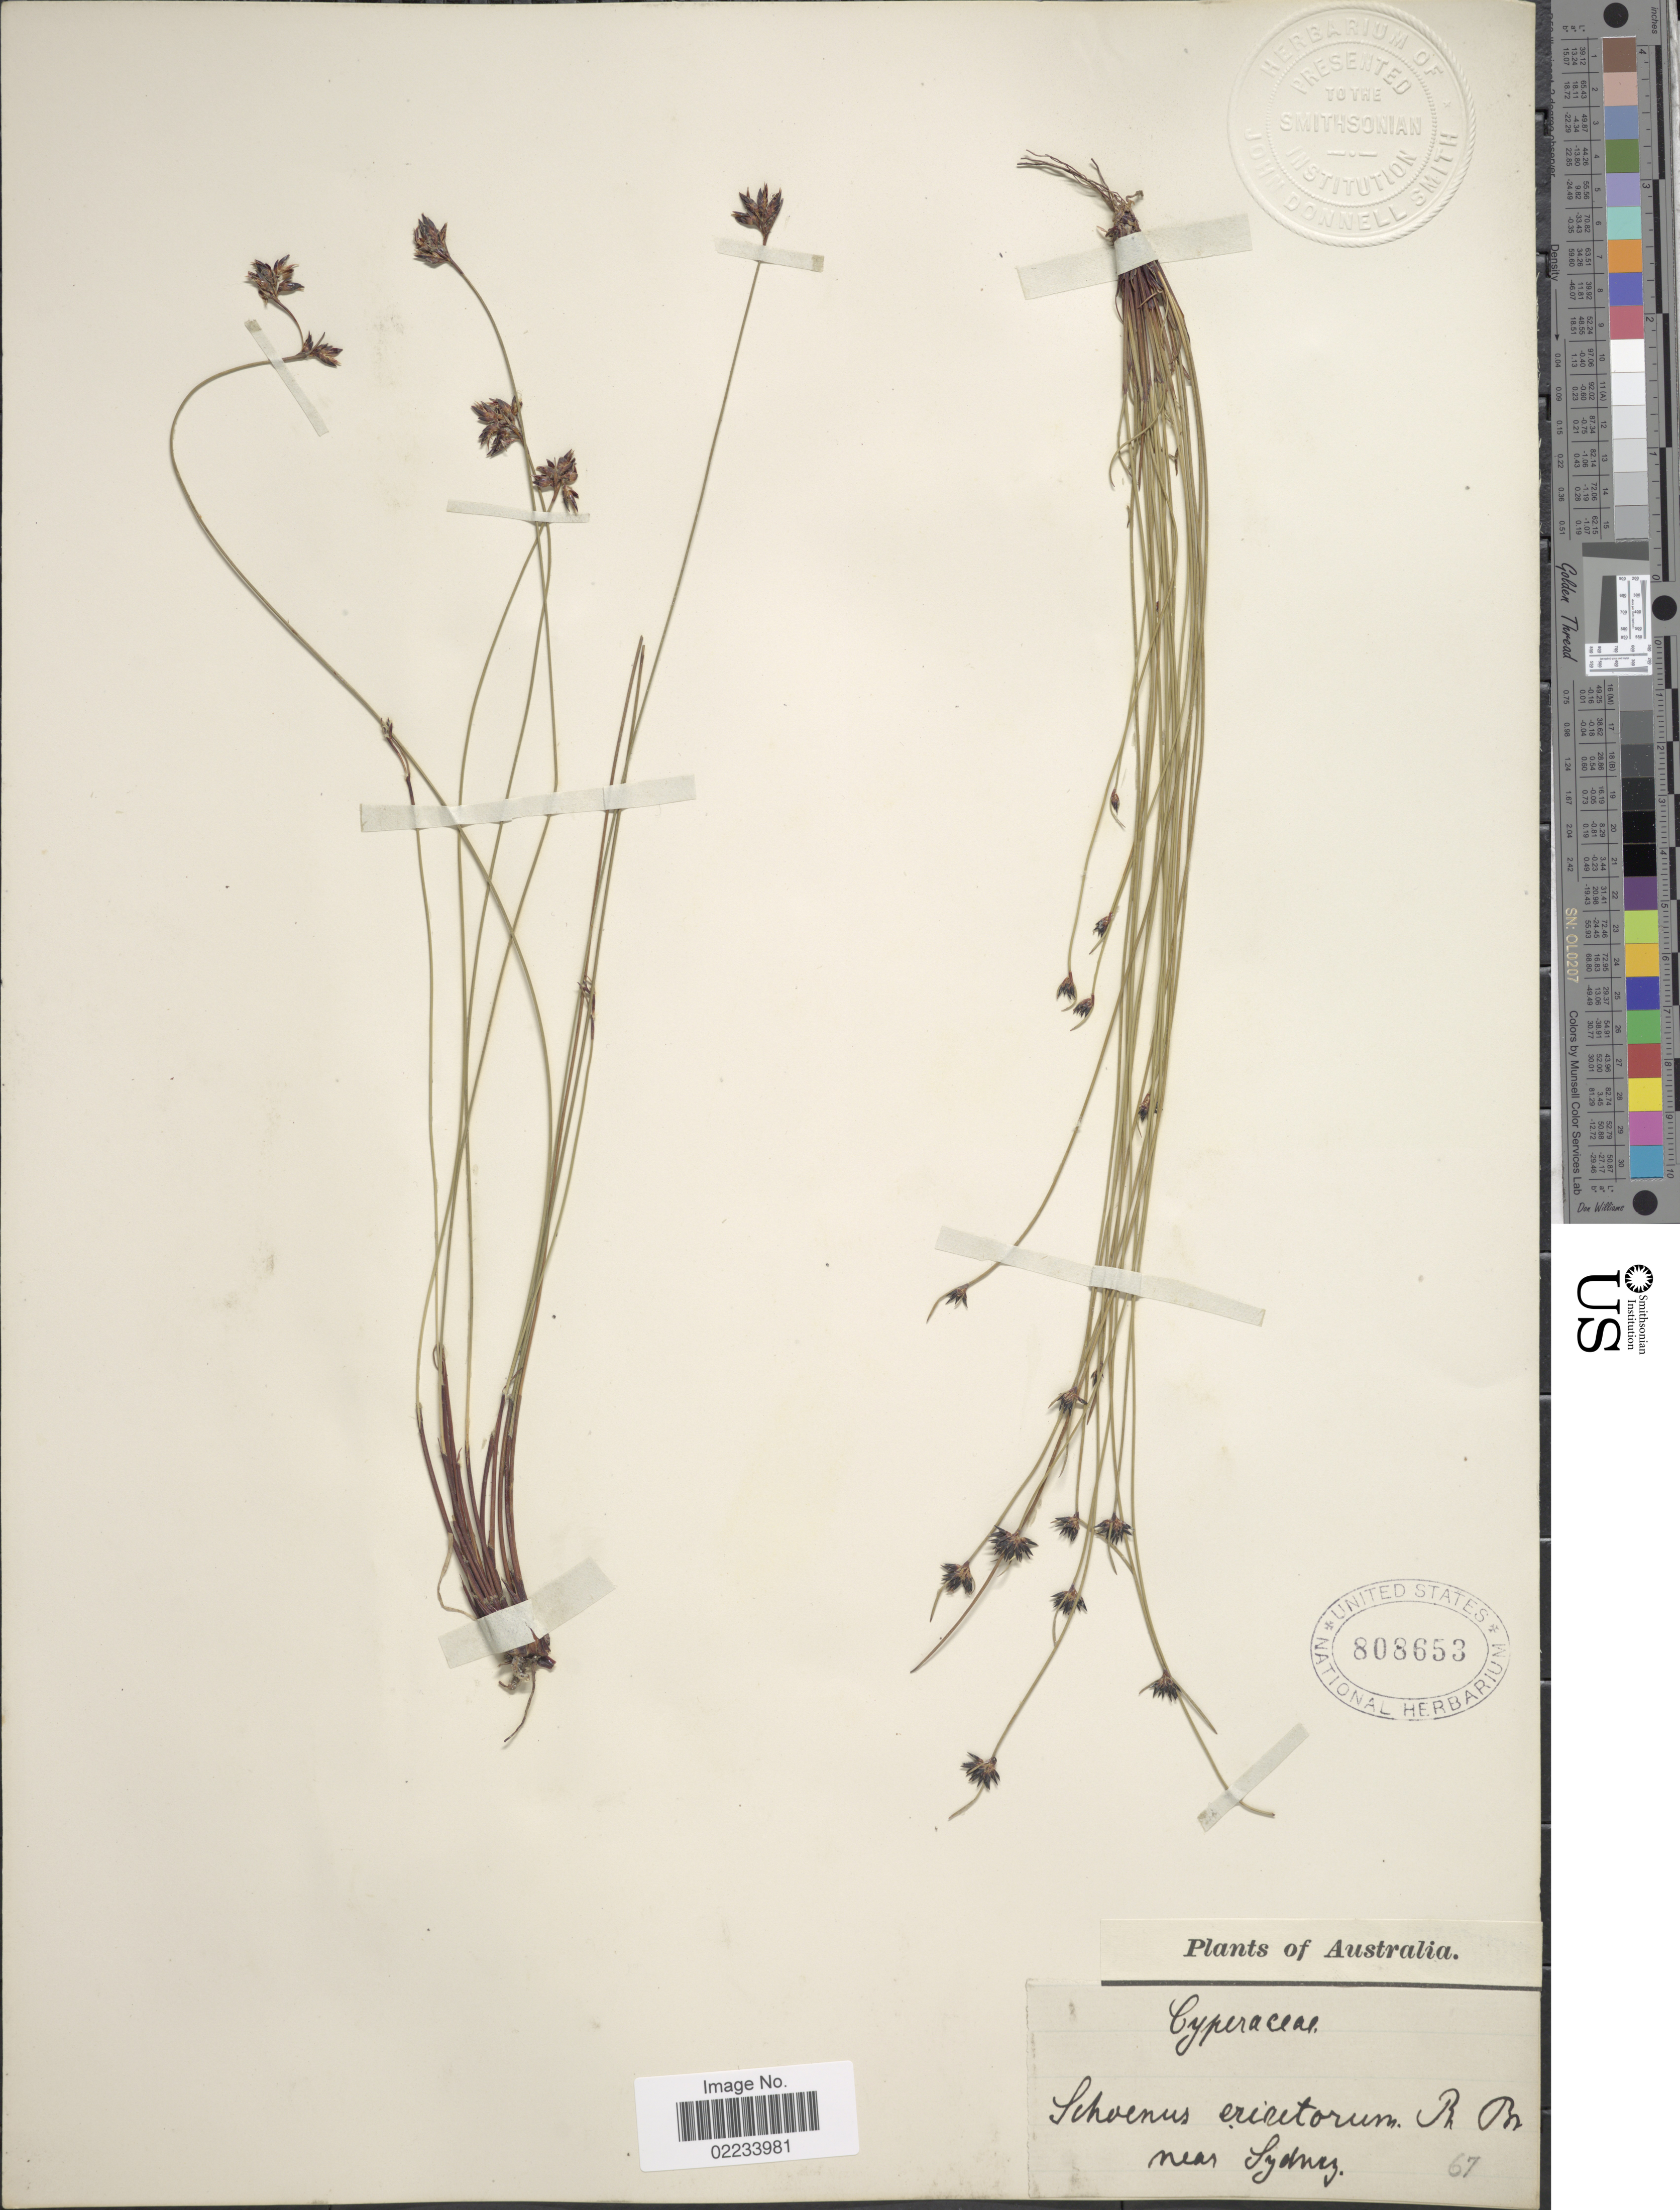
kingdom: Plantae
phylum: Tracheophyta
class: Liliopsida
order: Poales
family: Cyperaceae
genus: Schoenus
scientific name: Schoenus ericetorum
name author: R. Br.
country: Australia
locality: Near Sydney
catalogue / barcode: US 808653